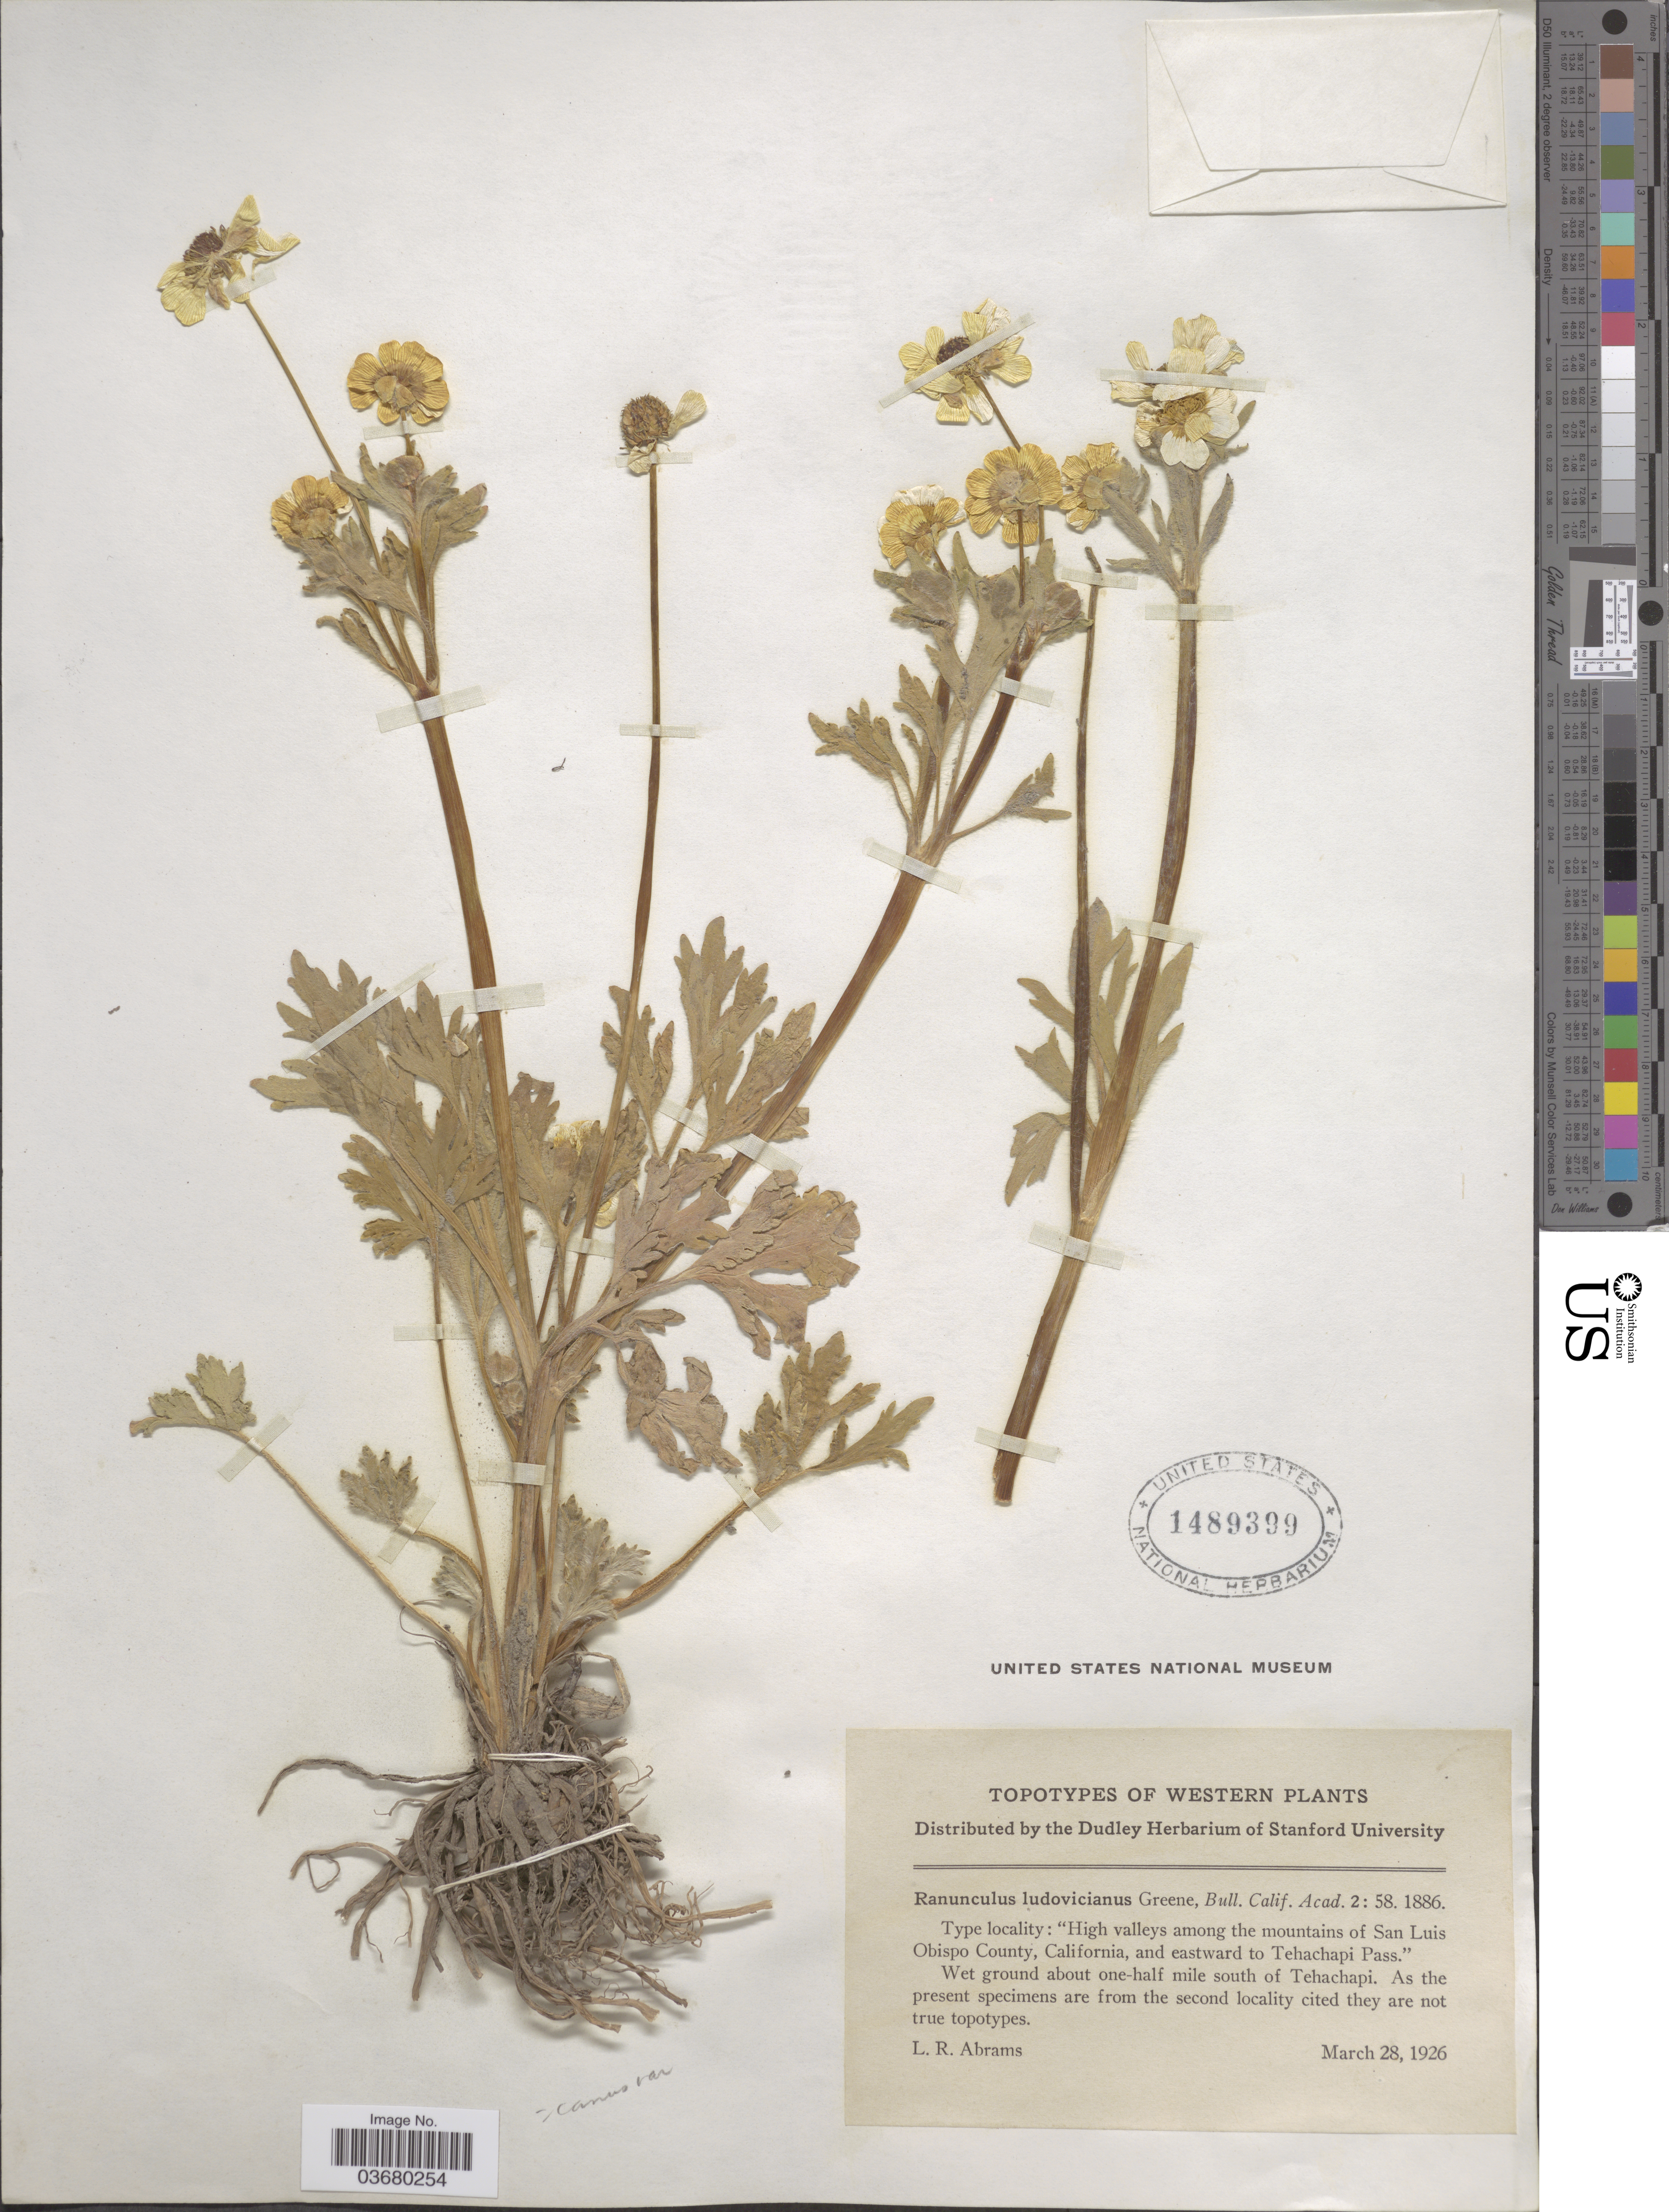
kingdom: Plantae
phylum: Tracheophyta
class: Magnoliopsida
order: Ranunculales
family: Ranunculaceae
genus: Ranunculus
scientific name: Ranunculus canus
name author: Benth.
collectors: L. Abrams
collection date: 1926-03-28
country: United States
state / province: California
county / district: San Luis Obispo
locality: Western. High valleys among the mountains of San Luis Obispo County, California, and eastward to Tehachapi Pass. Wet ground about one-half mile south of Tehachapi.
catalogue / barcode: US 1489399